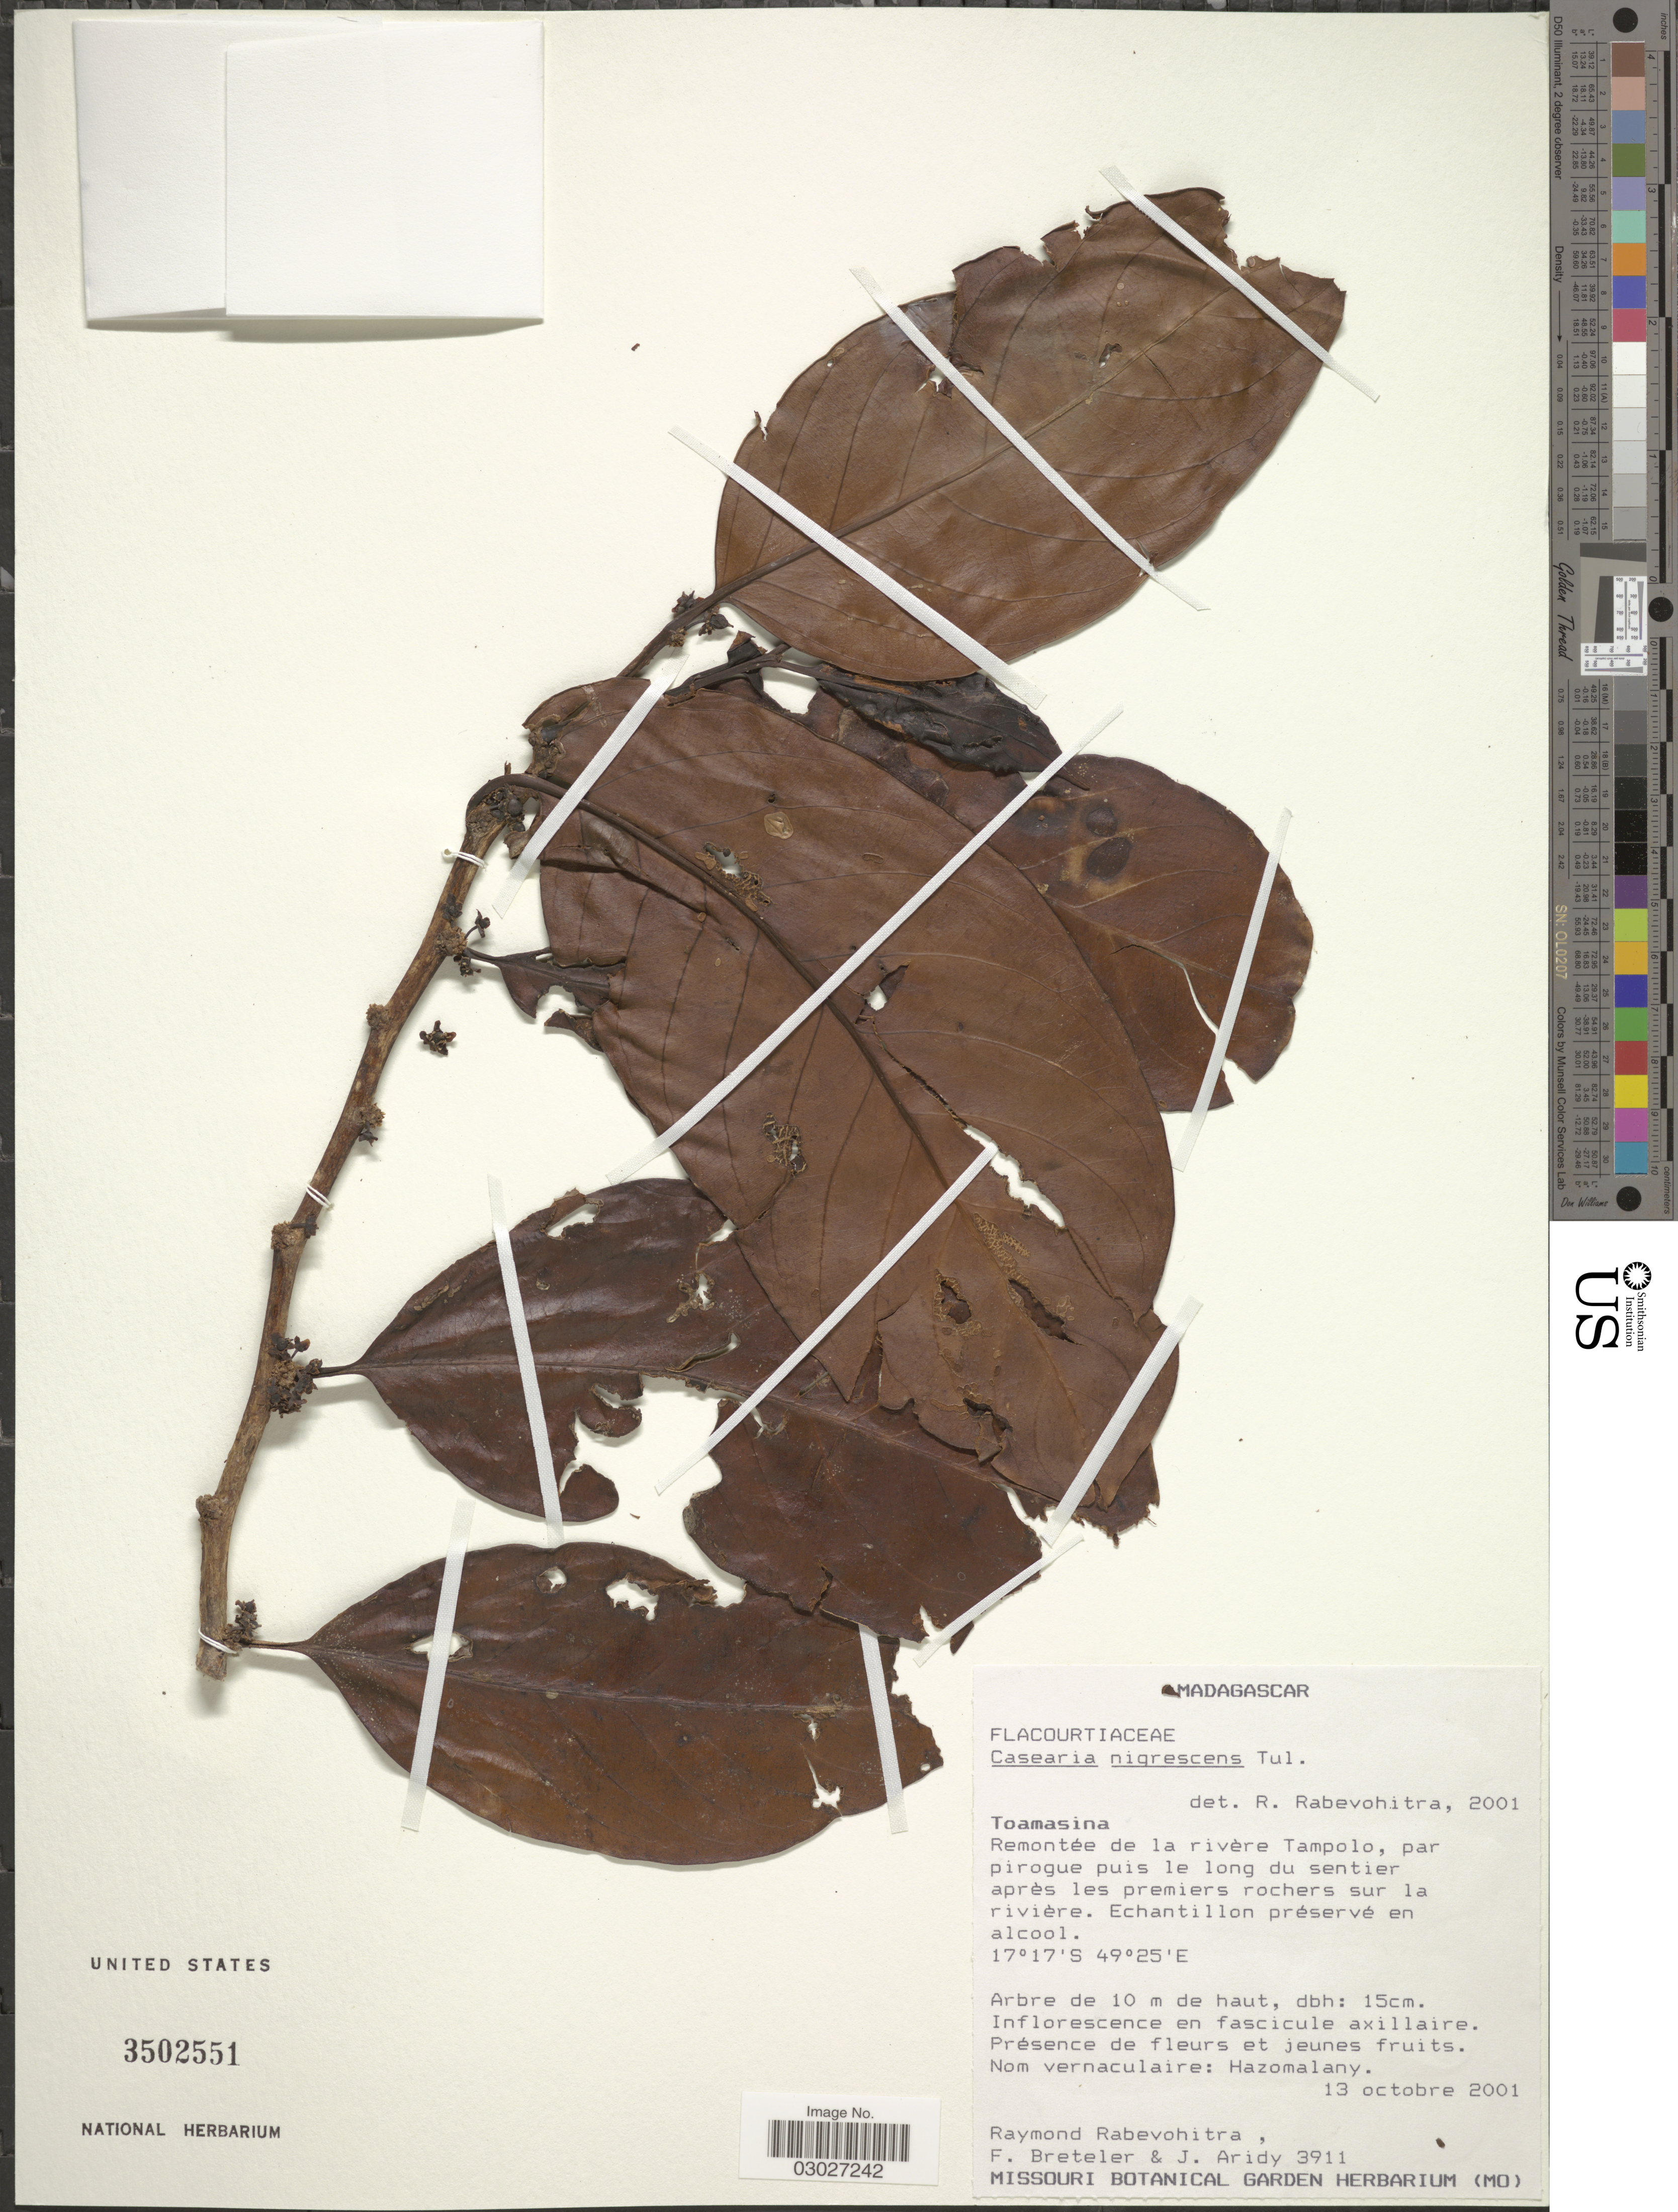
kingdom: Plantae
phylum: Tracheophyta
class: Magnoliopsida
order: Malpighiales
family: Salicaceae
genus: Casearia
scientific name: Casearia nigrescens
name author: Tul.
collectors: R. Rabevohitra, F. J. Breteler & J. Aridy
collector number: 3911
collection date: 2001-10-13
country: Madagascar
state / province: Analanjirofo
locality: Remontée de la rivière Tampolo, par piroque puis le long du sentier après les premiers rochers sur la rivière.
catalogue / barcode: US 3502551